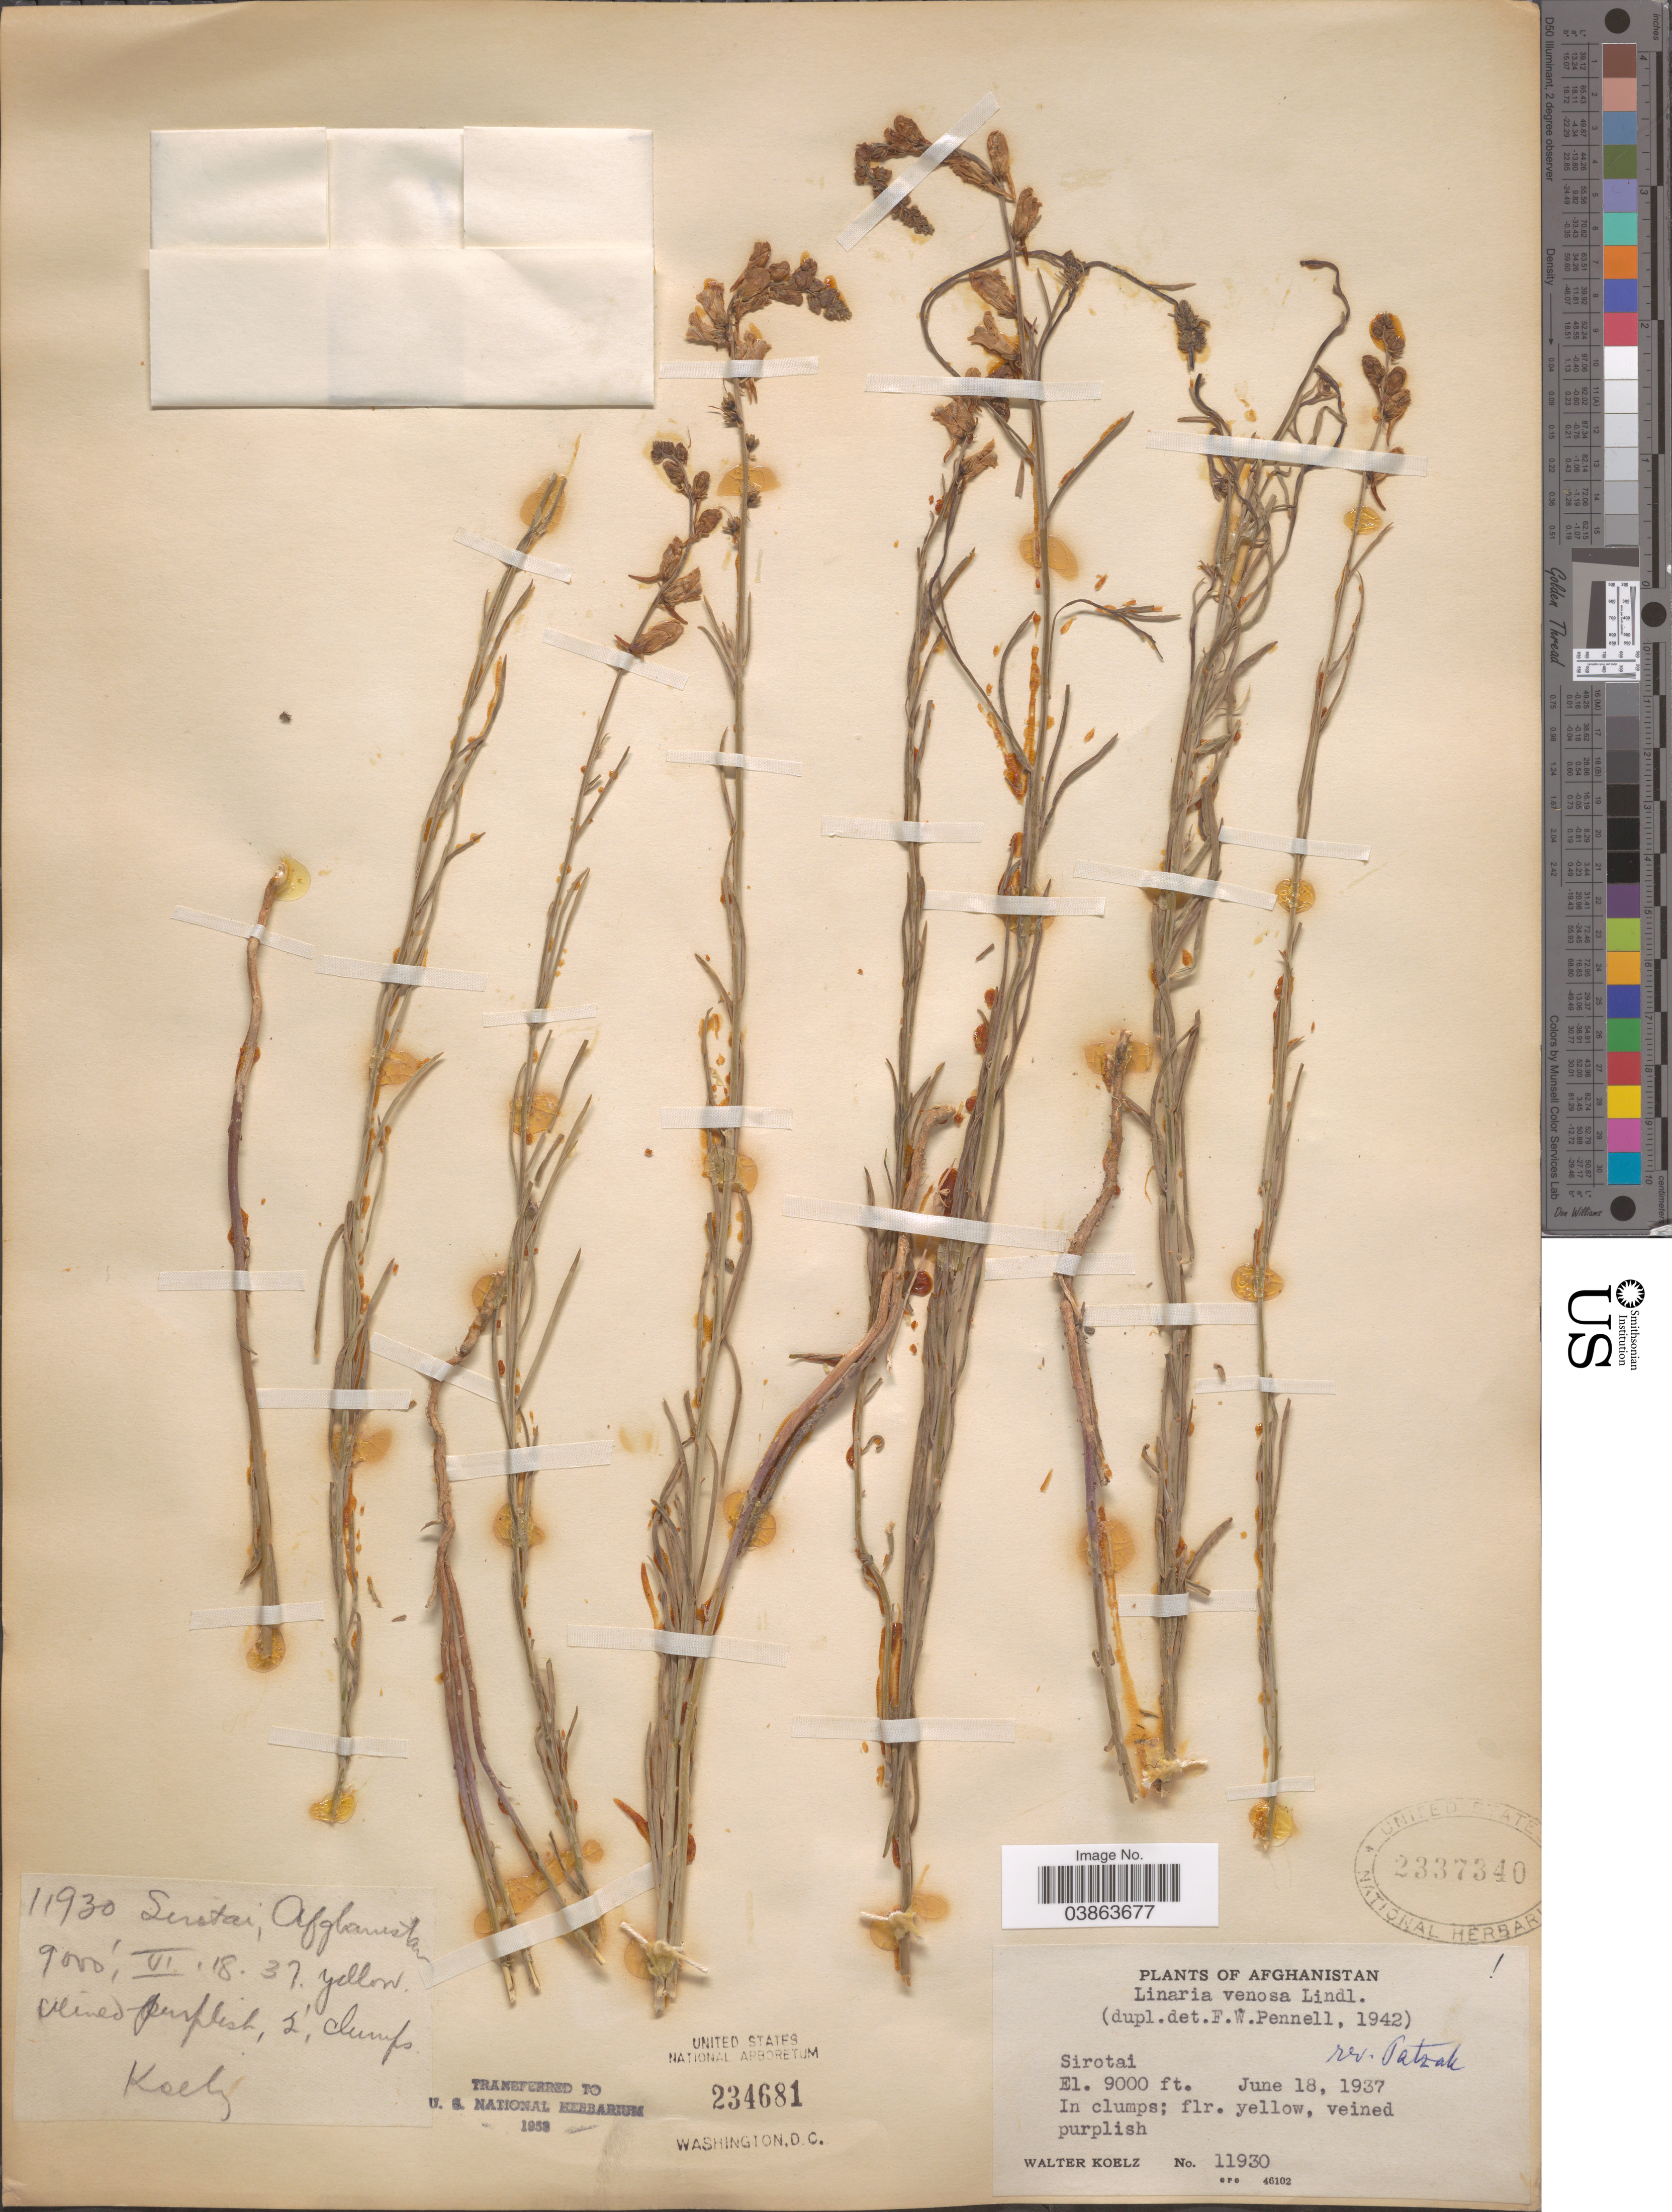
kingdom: Plantae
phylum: Tracheophyta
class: Magnoliopsida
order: Lamiales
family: Plantaginaceae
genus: Linaria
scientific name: Linaria venosa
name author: Lindl.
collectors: W. N. Koelz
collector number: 11930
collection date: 1937-06-18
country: Afghanistan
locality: Sirotai.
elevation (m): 2743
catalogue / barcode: US 2337340